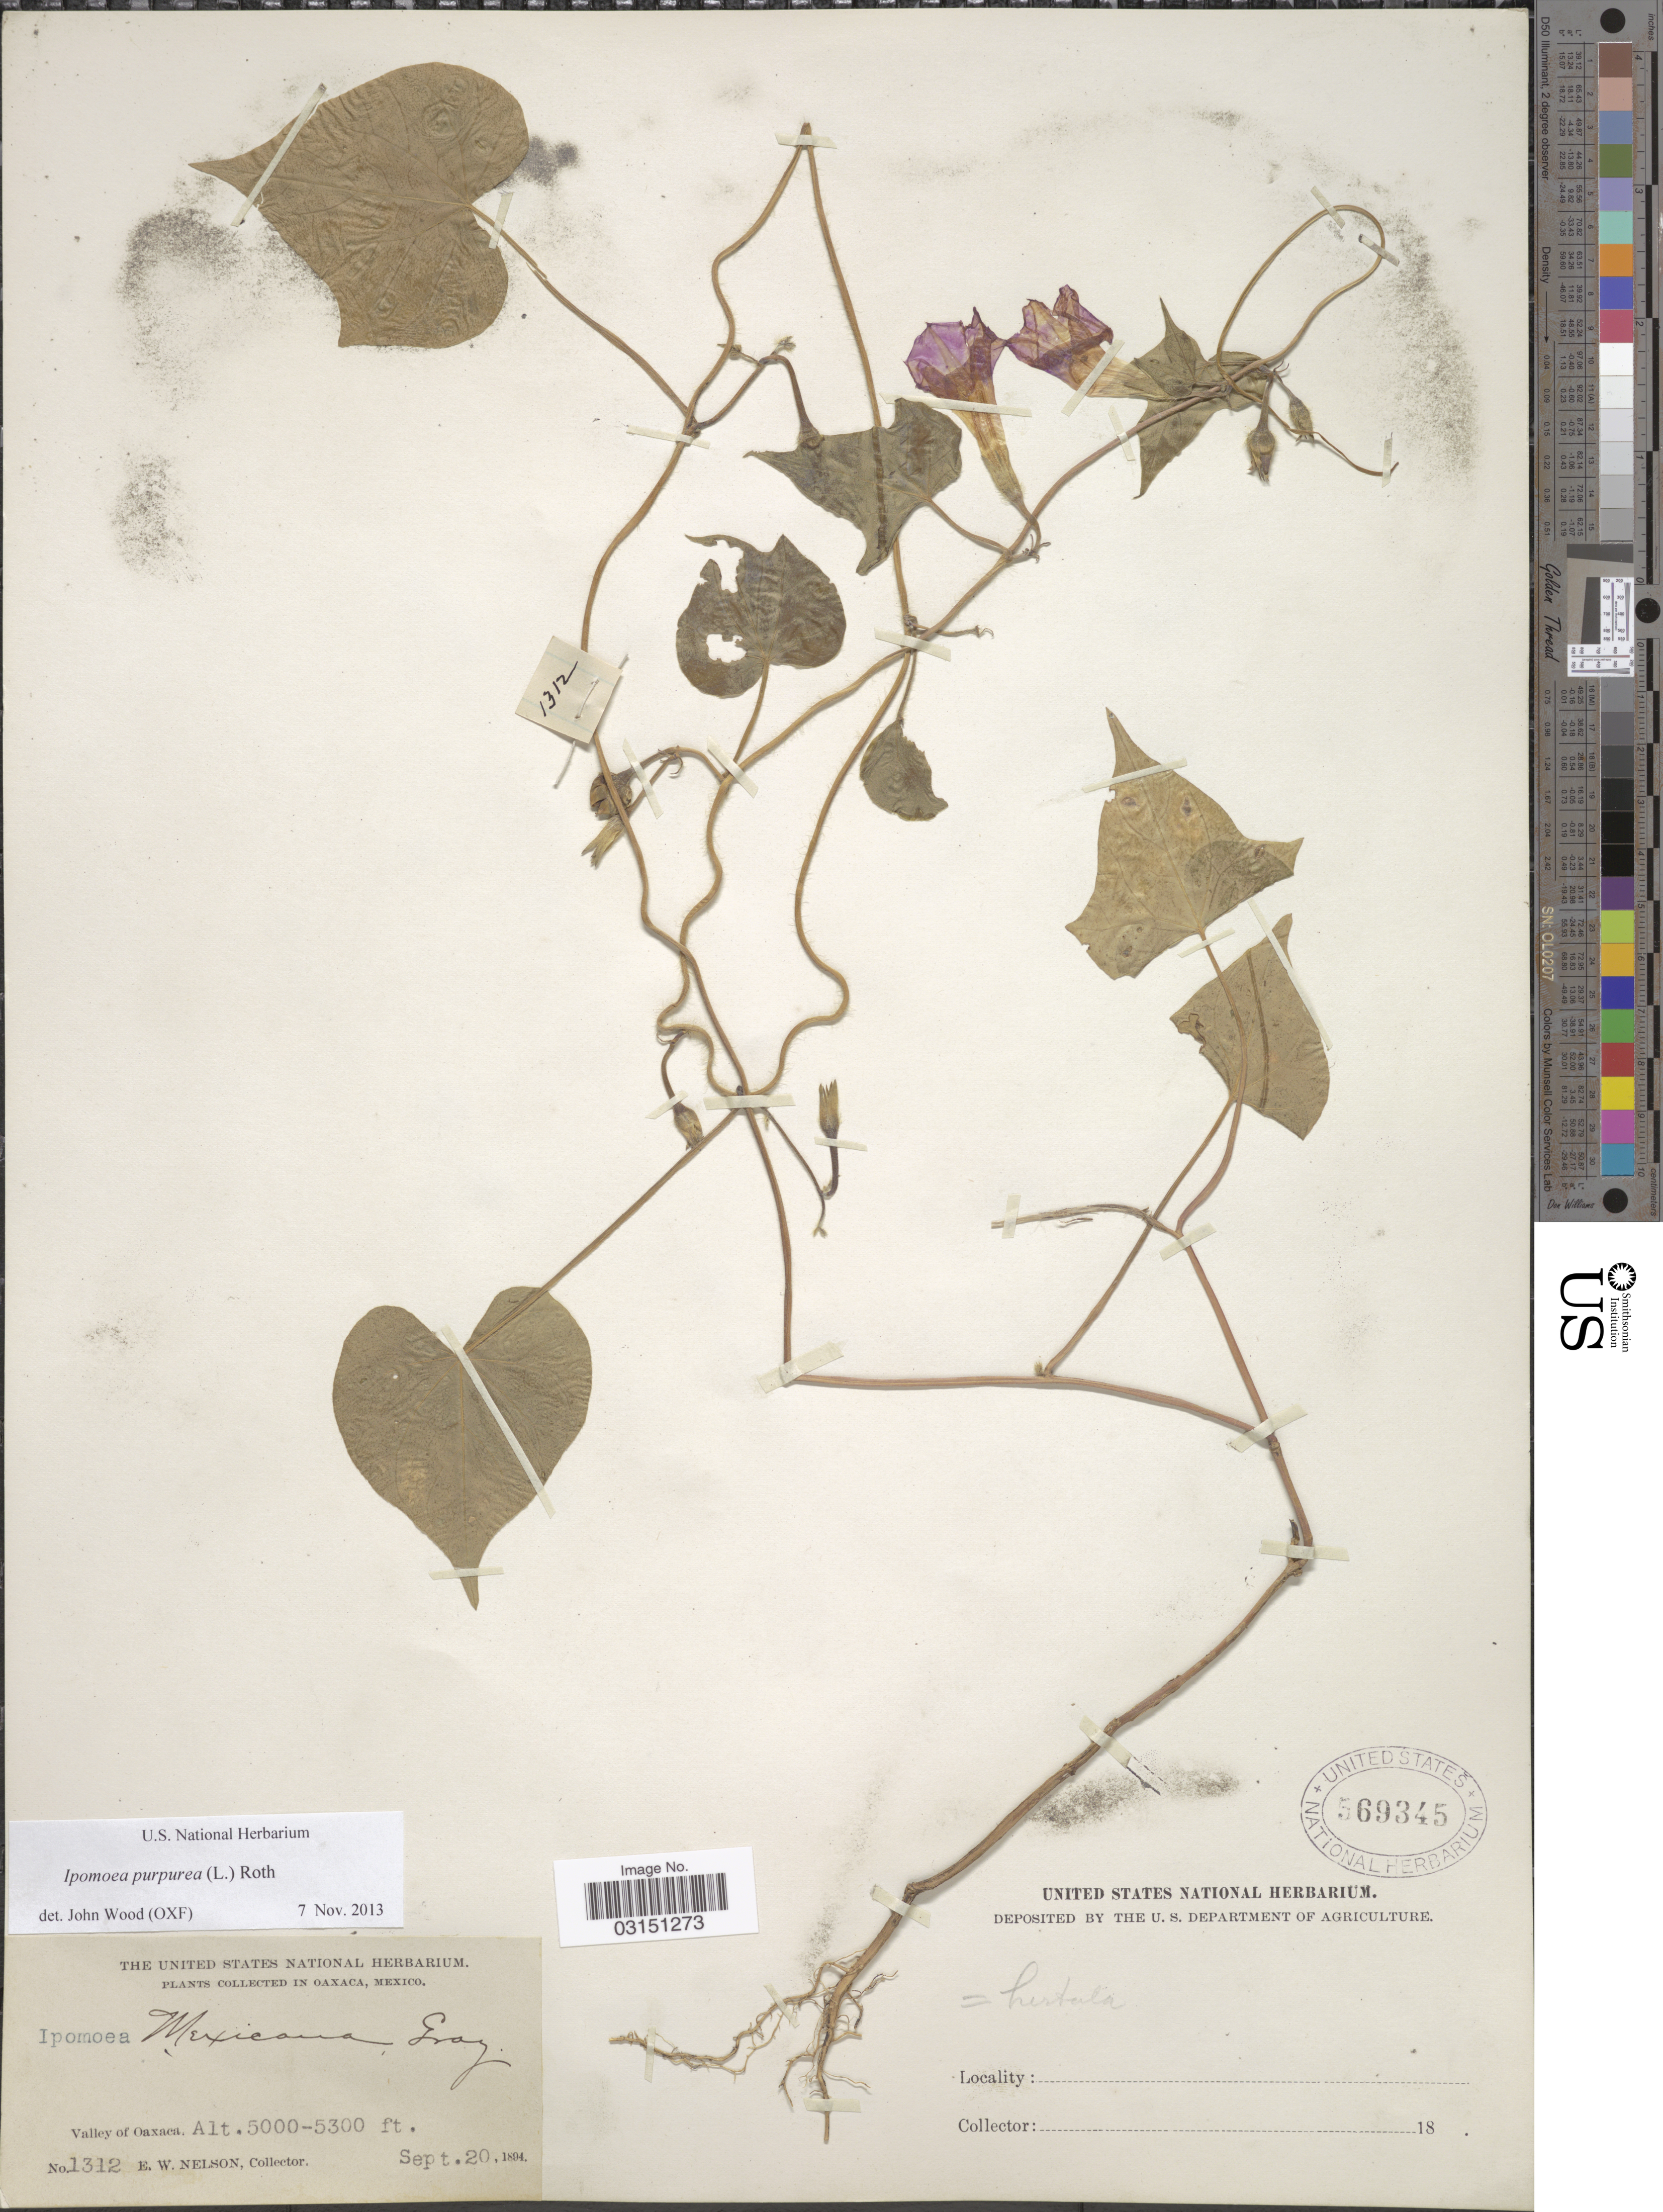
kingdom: Plantae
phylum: Tracheophyta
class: Magnoliopsida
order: Solanales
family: Convolvulaceae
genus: Ipomoea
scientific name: Ipomoea purpurea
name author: (L.) Roth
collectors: E. W. Nelson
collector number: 1312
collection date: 1894-09-20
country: Mexico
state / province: Oaxaca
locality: Valley of Oaxaca.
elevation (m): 1524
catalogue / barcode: US 569345